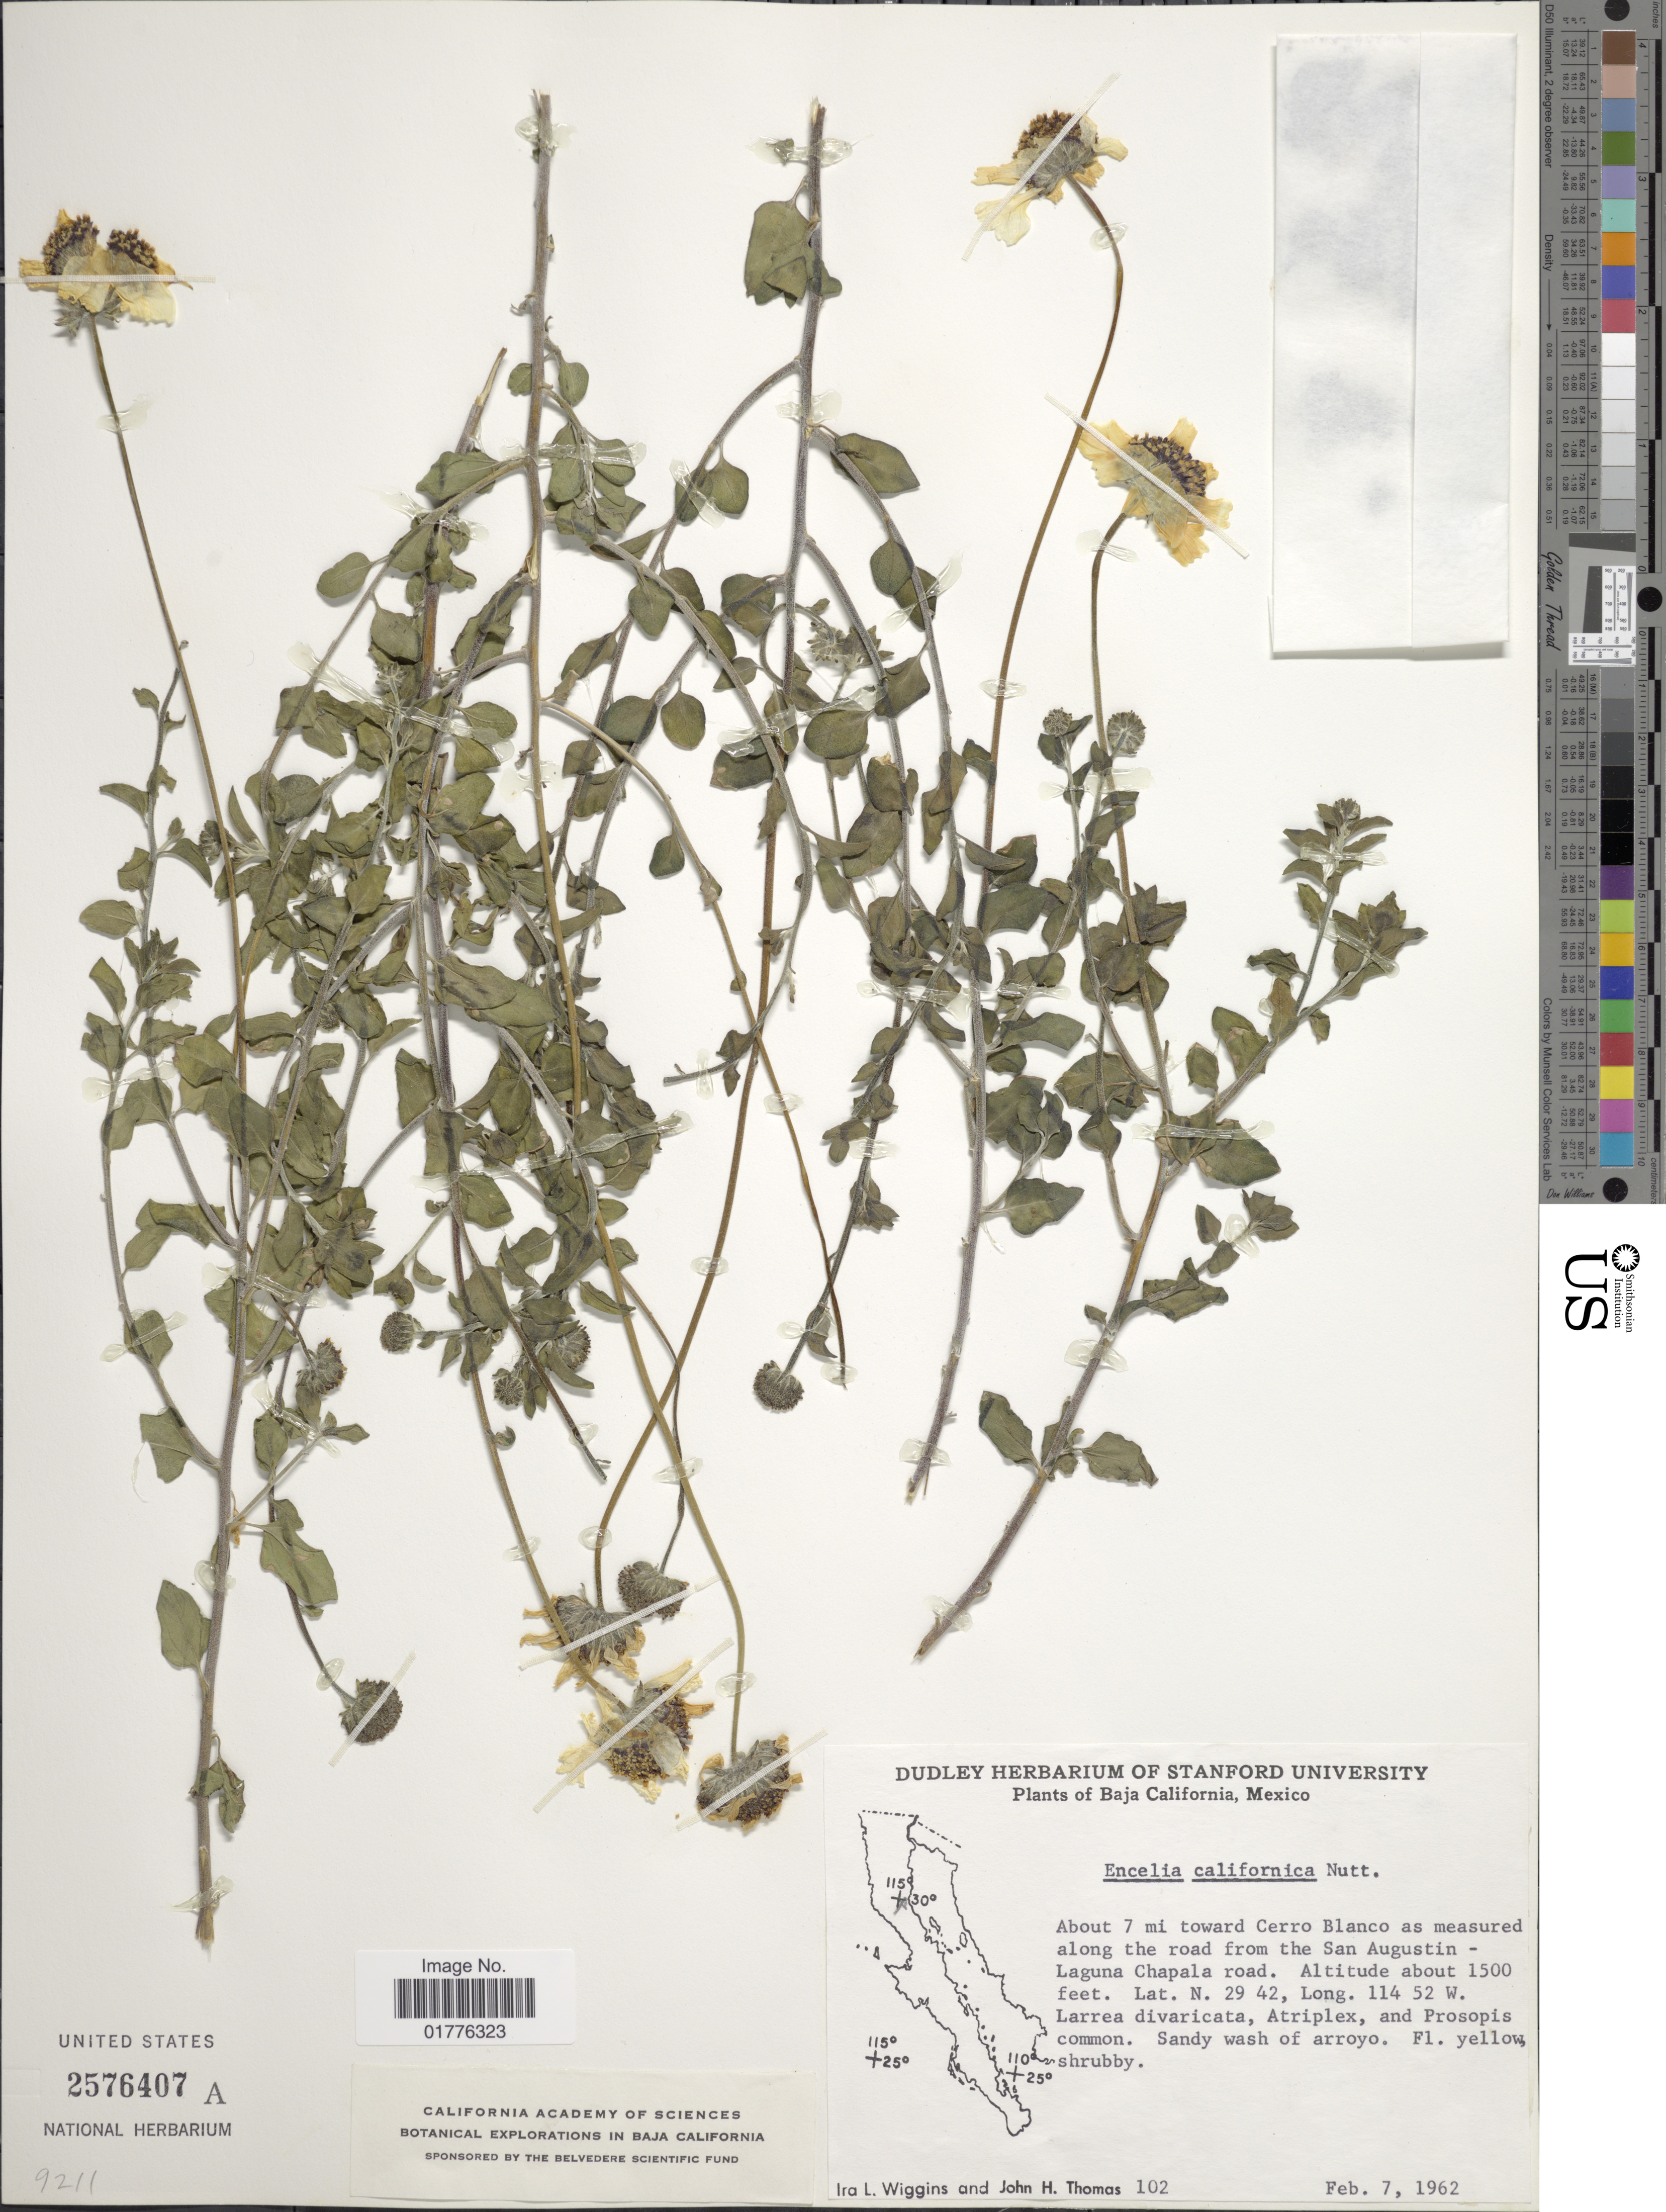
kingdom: Plantae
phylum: Tracheophyta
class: Magnoliopsida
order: Asterales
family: Asteraceae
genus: Encelia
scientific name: Encelia californica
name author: Nutt.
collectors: I. L. Wiggins & J. H. Thomas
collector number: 102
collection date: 1962-02-07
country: Mexico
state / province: Baja California Sur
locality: About 7 mi toward Cerro Blanco as measured along the road from the San Augustin- Laguna Chapala road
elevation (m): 457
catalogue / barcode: US 2576407A